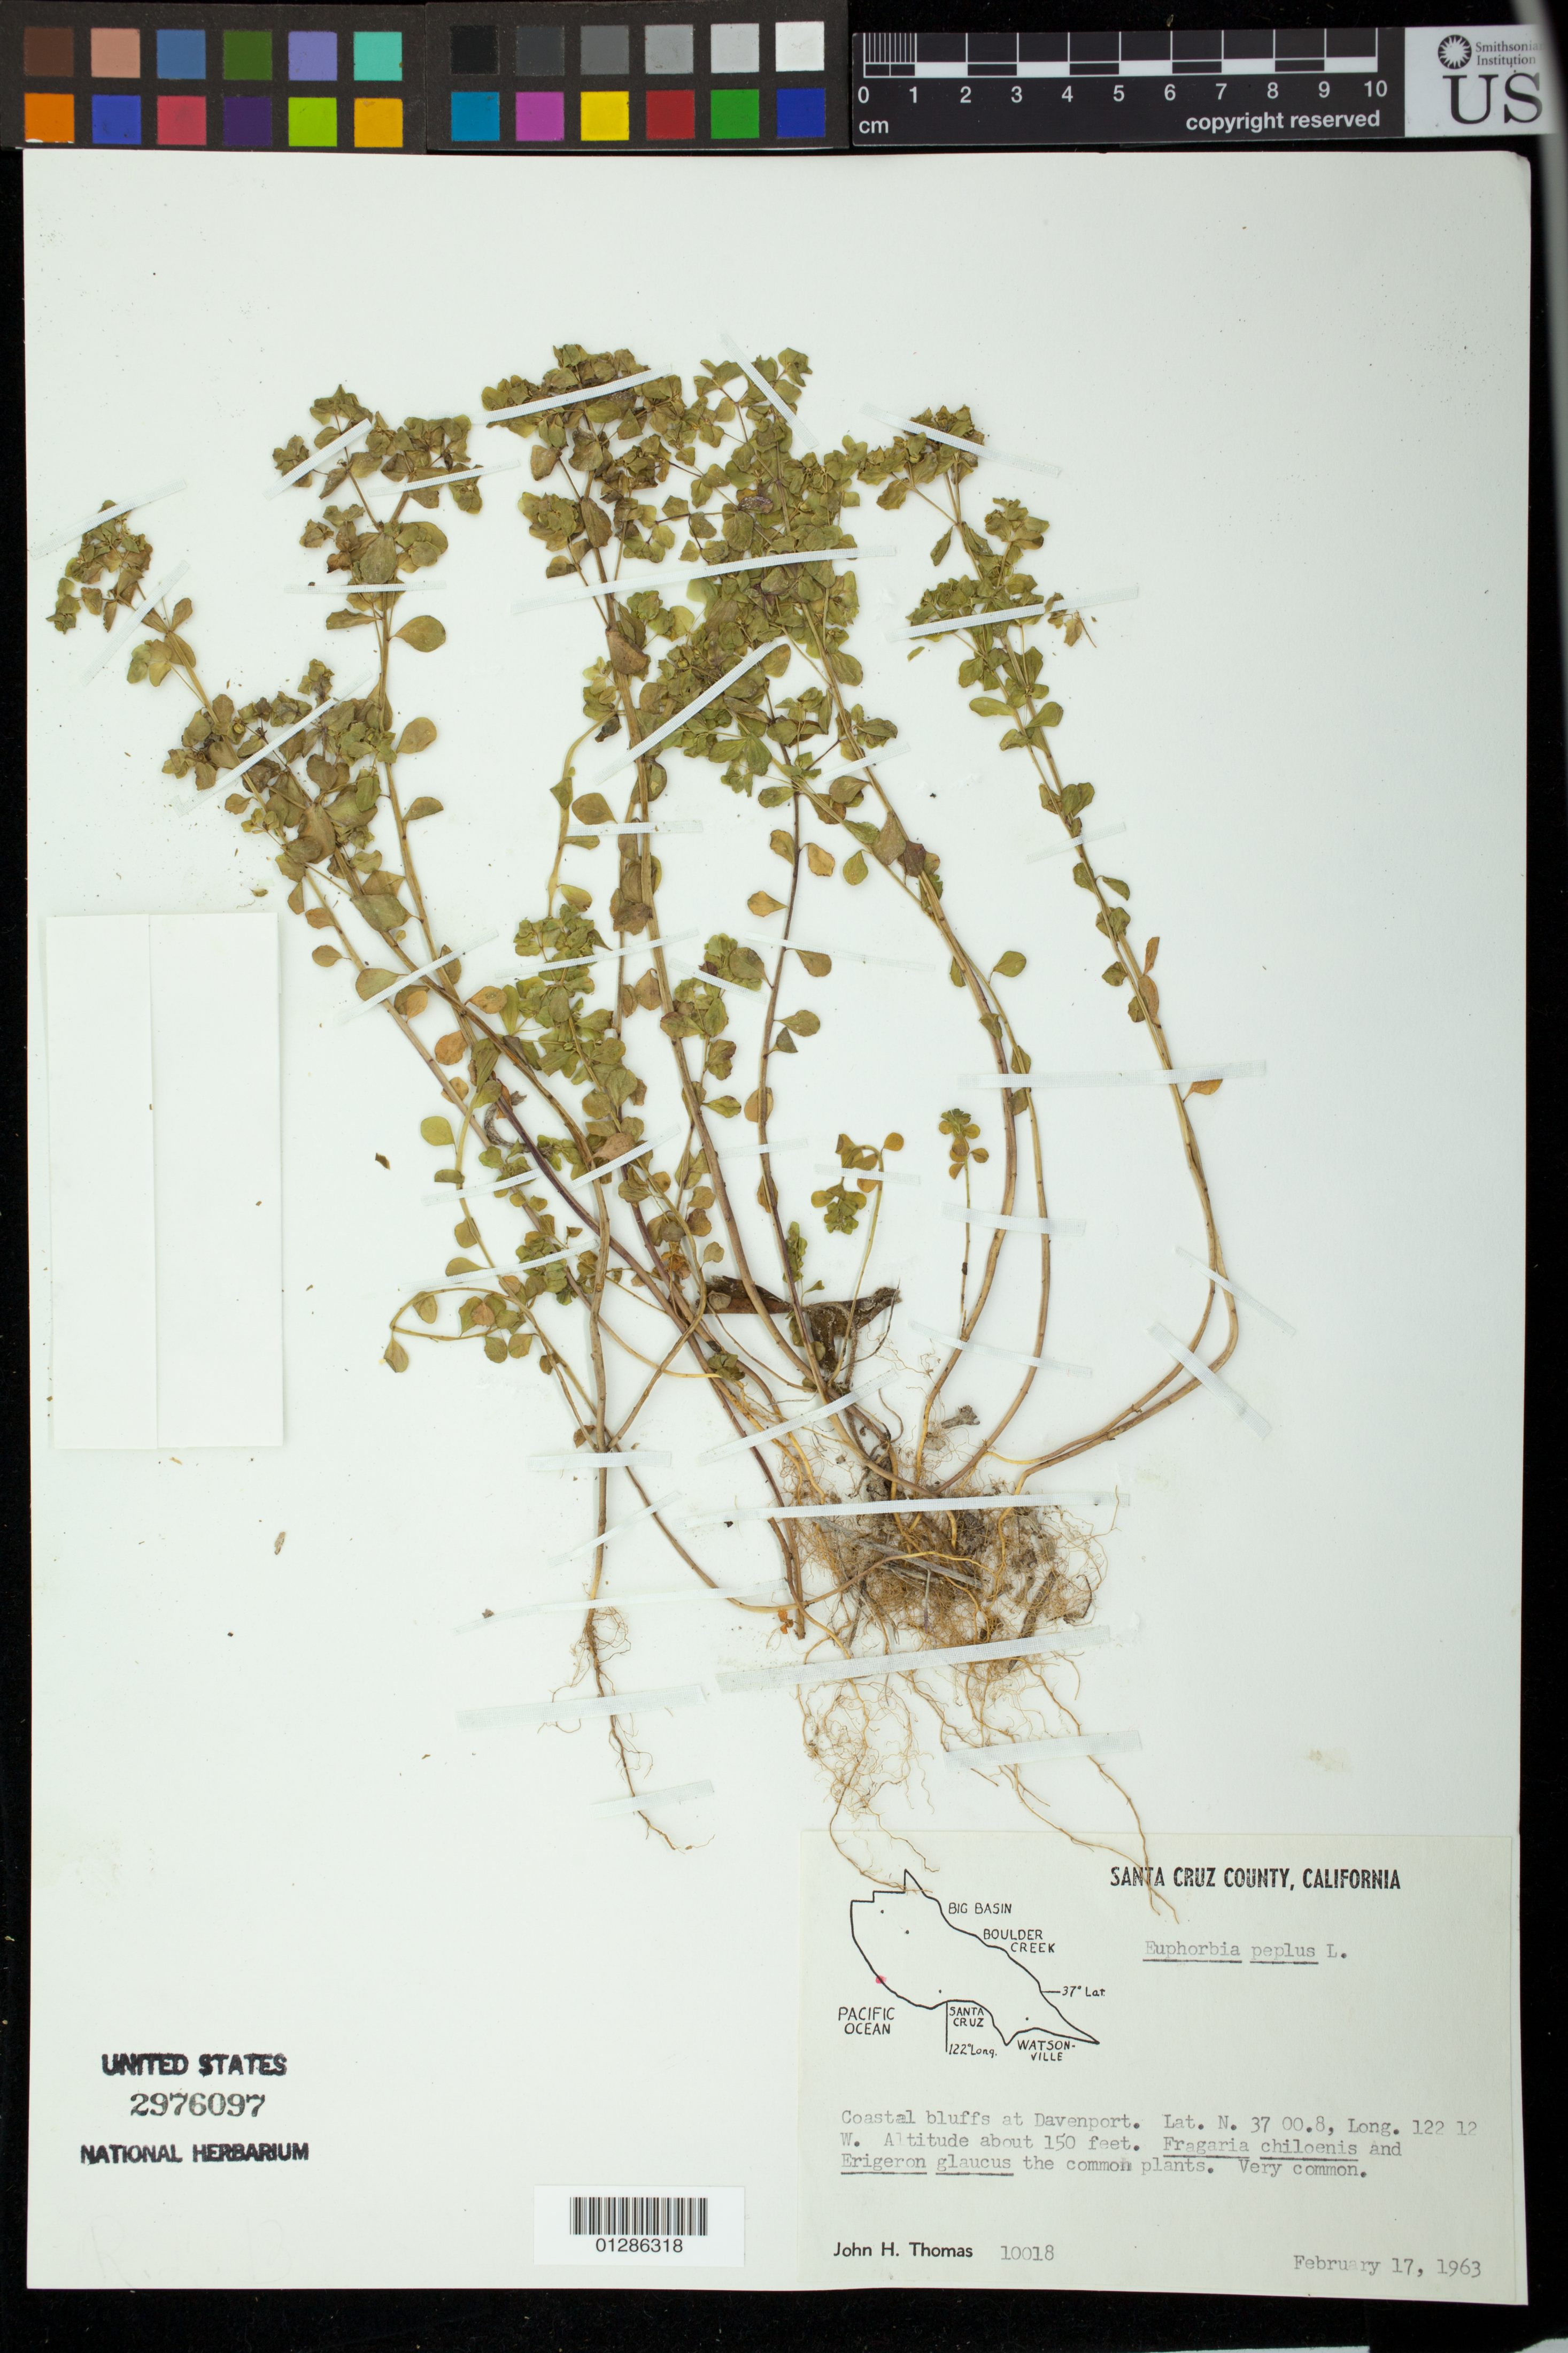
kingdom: Plantae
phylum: Tracheophyta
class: Magnoliopsida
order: Malpighiales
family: Euphorbiaceae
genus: Euphorbia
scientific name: Euphorbia peplus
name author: L.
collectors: J. H. Thomas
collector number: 10018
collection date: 1963-02-17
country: United States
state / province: California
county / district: Santa Cruz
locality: Coastal bluffs at Davenport.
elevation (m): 46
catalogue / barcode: US 2976097